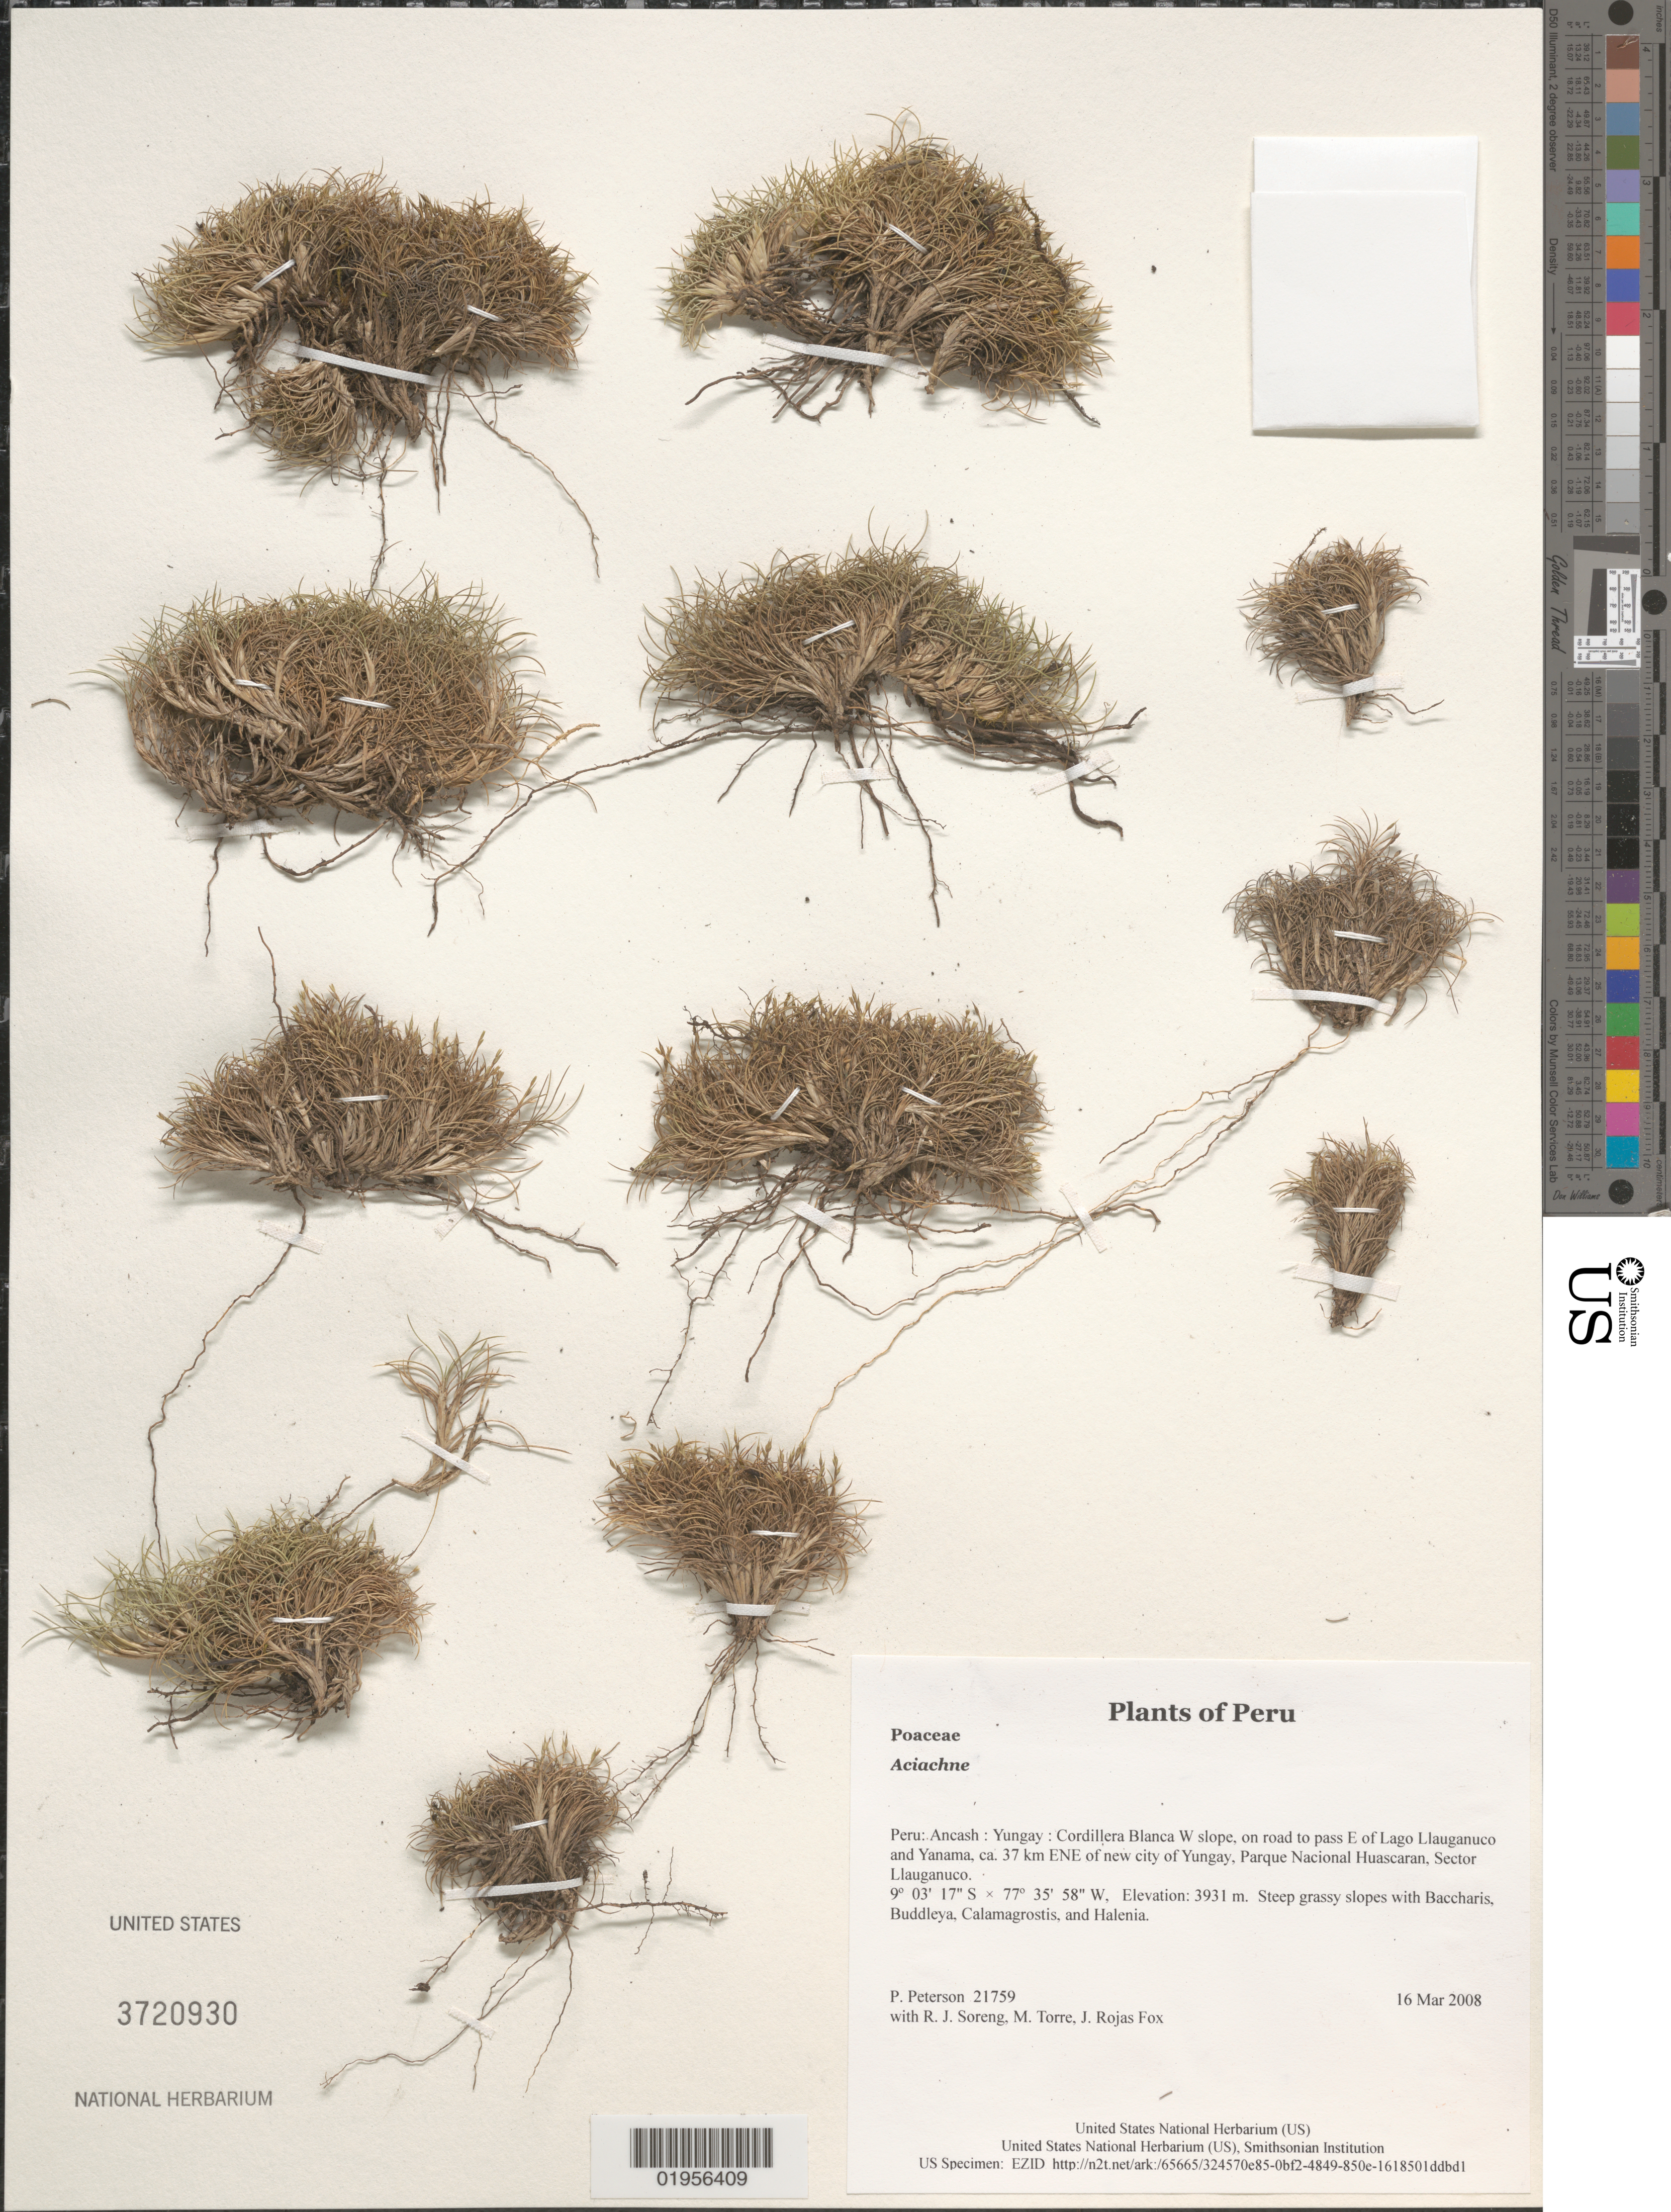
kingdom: Plantae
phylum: Tracheophyta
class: Liliopsida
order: Poales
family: Poaceae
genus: Aciachne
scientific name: Aciachne sp.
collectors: P. M. Peterson, R. J. Soreng, M. Torre & J. Rojas Fox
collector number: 21759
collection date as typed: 16 Mar 2008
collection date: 2008-03-16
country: Peru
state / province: Ancash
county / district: Yungay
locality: Cordillera Blanca W slope, on road to pass E of Lago Llauganuco and Yanama, ca. 37 km ENE of new city of Yungay, Parque Nacional Huascaran, Sector Llauganuco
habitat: Steep grassy slopes with Baccharis, Buddleya, Calamagrostis, and Halenia.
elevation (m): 3931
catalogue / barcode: US 3720930